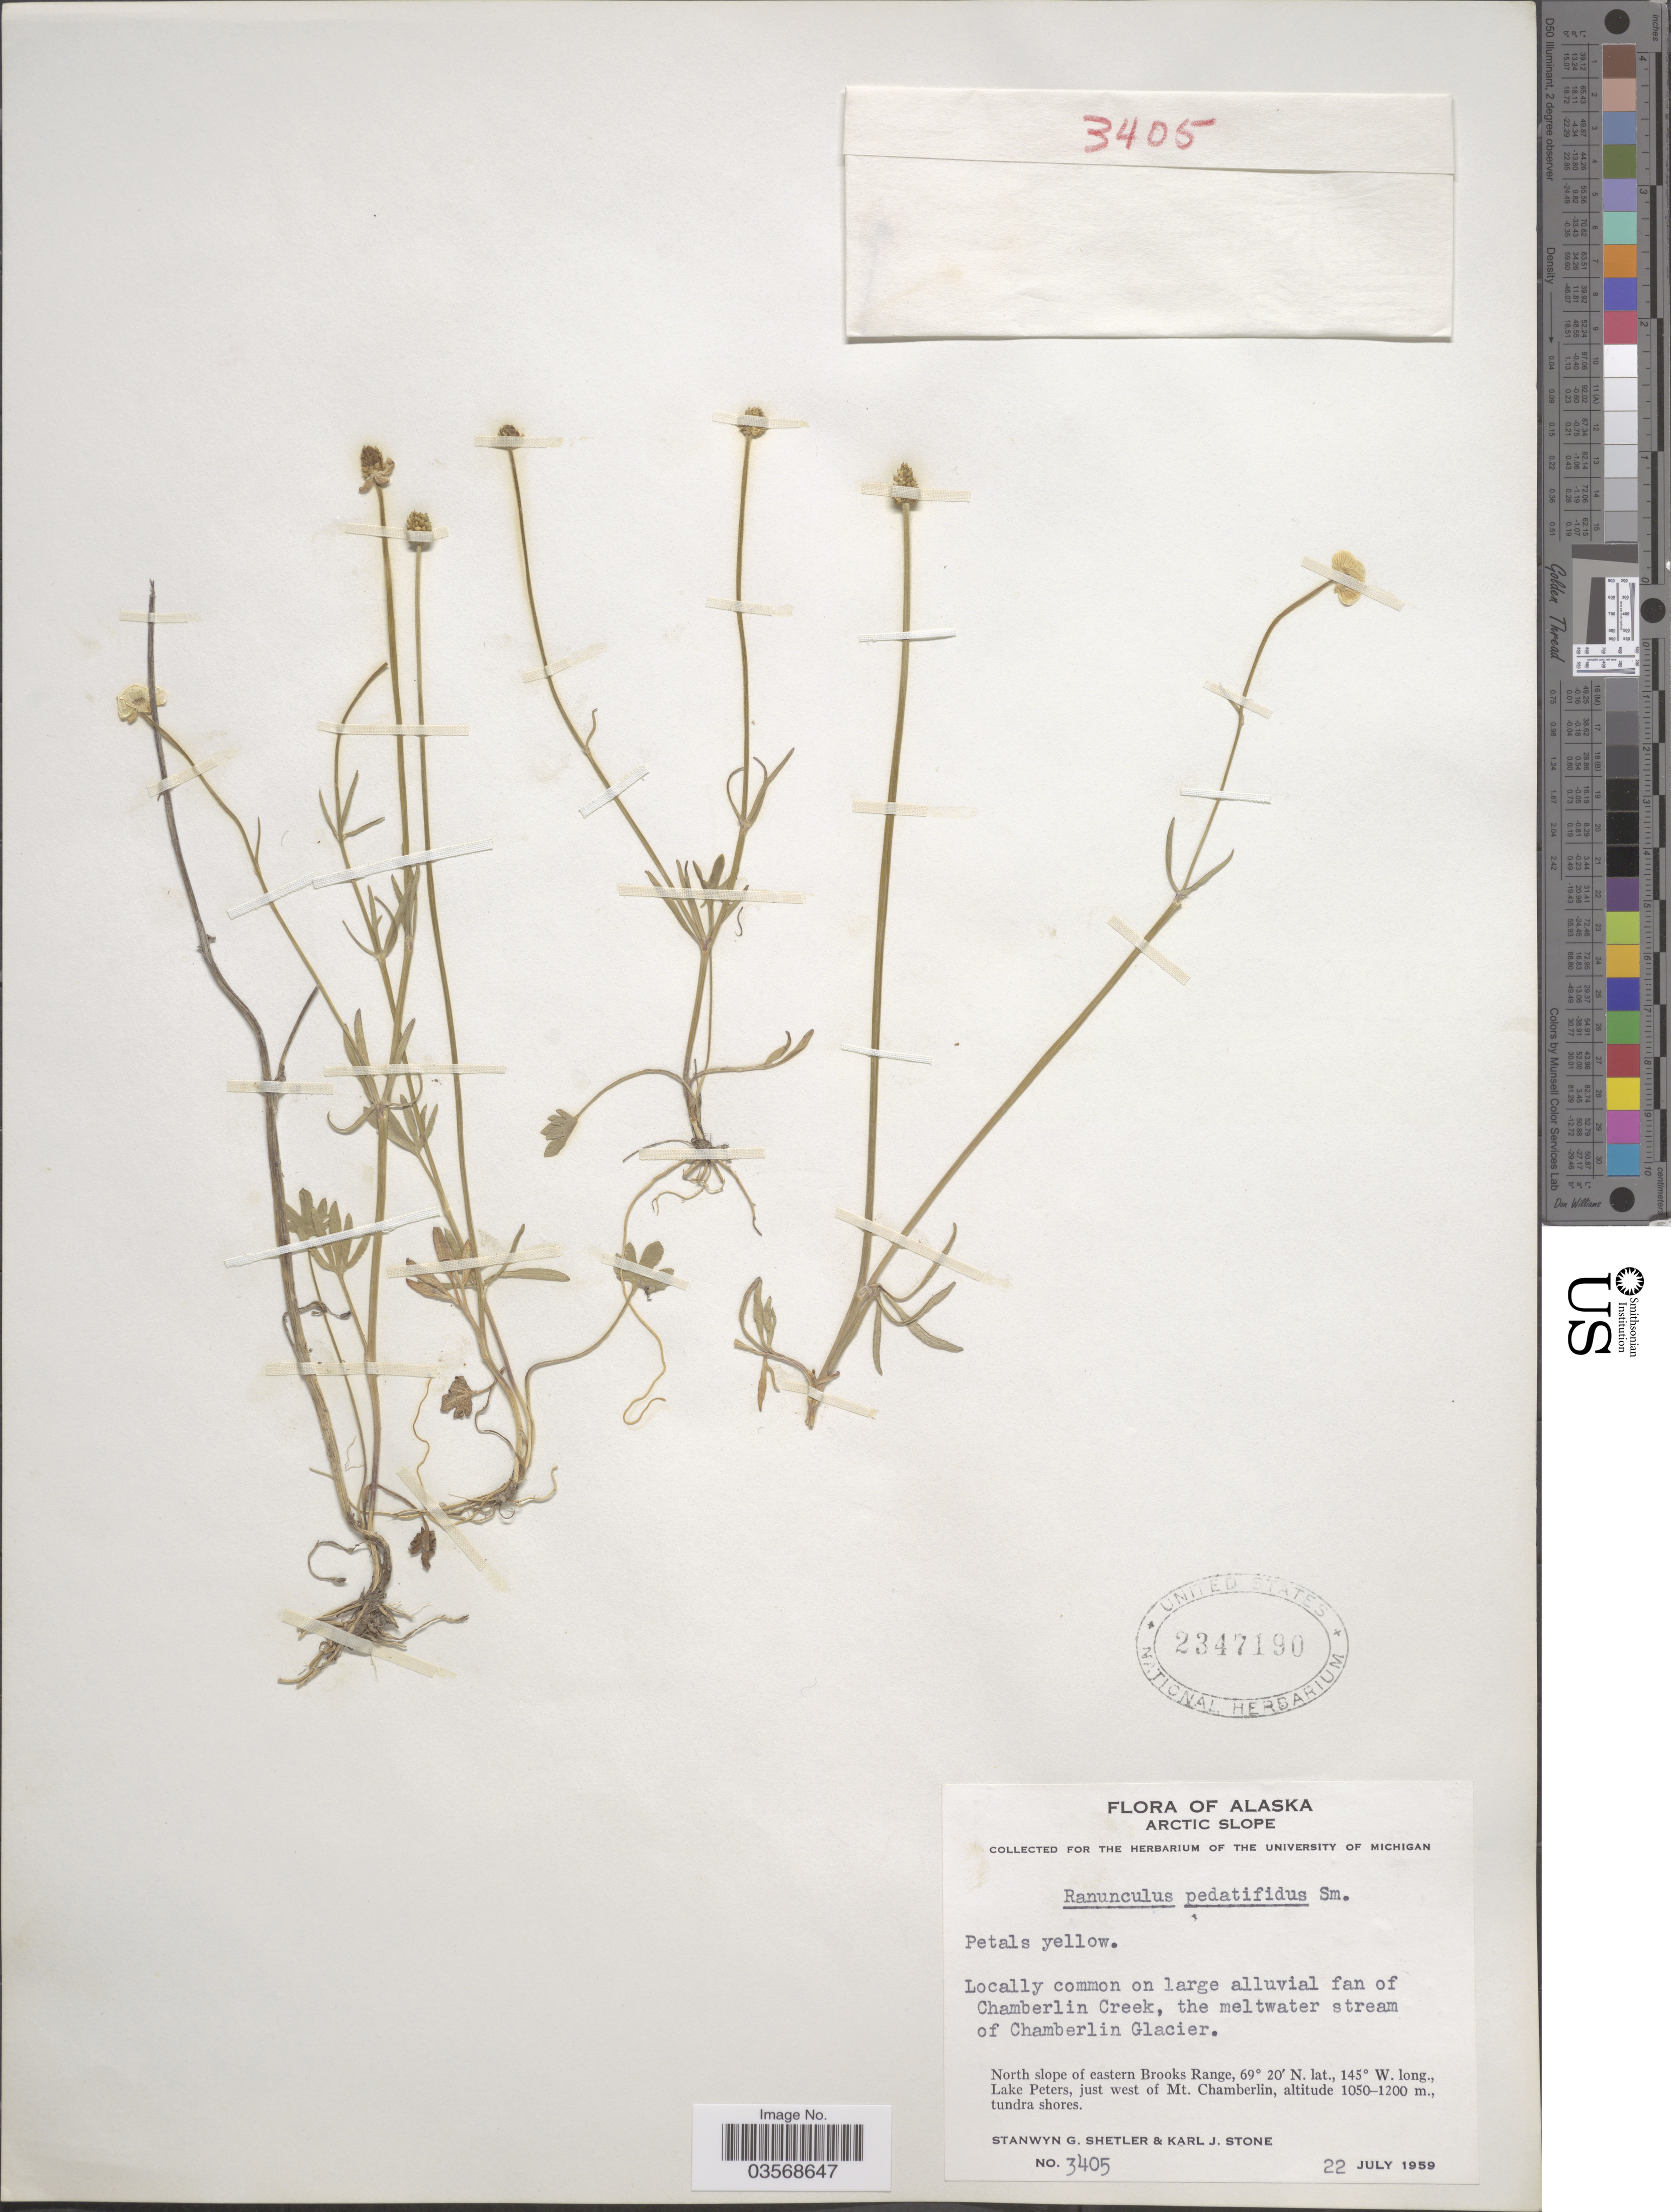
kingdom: Plantae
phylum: Tracheophyta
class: Magnoliopsida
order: Ranunculales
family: Ranunculaceae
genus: Ranunculus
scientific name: Ranunculus peduncularis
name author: Sm.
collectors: S. Shetler & K. J. Stone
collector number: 3405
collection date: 1959-07-22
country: United States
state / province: Alaska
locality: Arctic Slope. Locally common on large alluvial fan of Chamberlin Creek, the meltwater stream of Chamberlin Glacier. North slope of eastern Brooks Range, Lake Peters, just west of Mt. Chamberlin.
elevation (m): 1050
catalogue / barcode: US 2347190